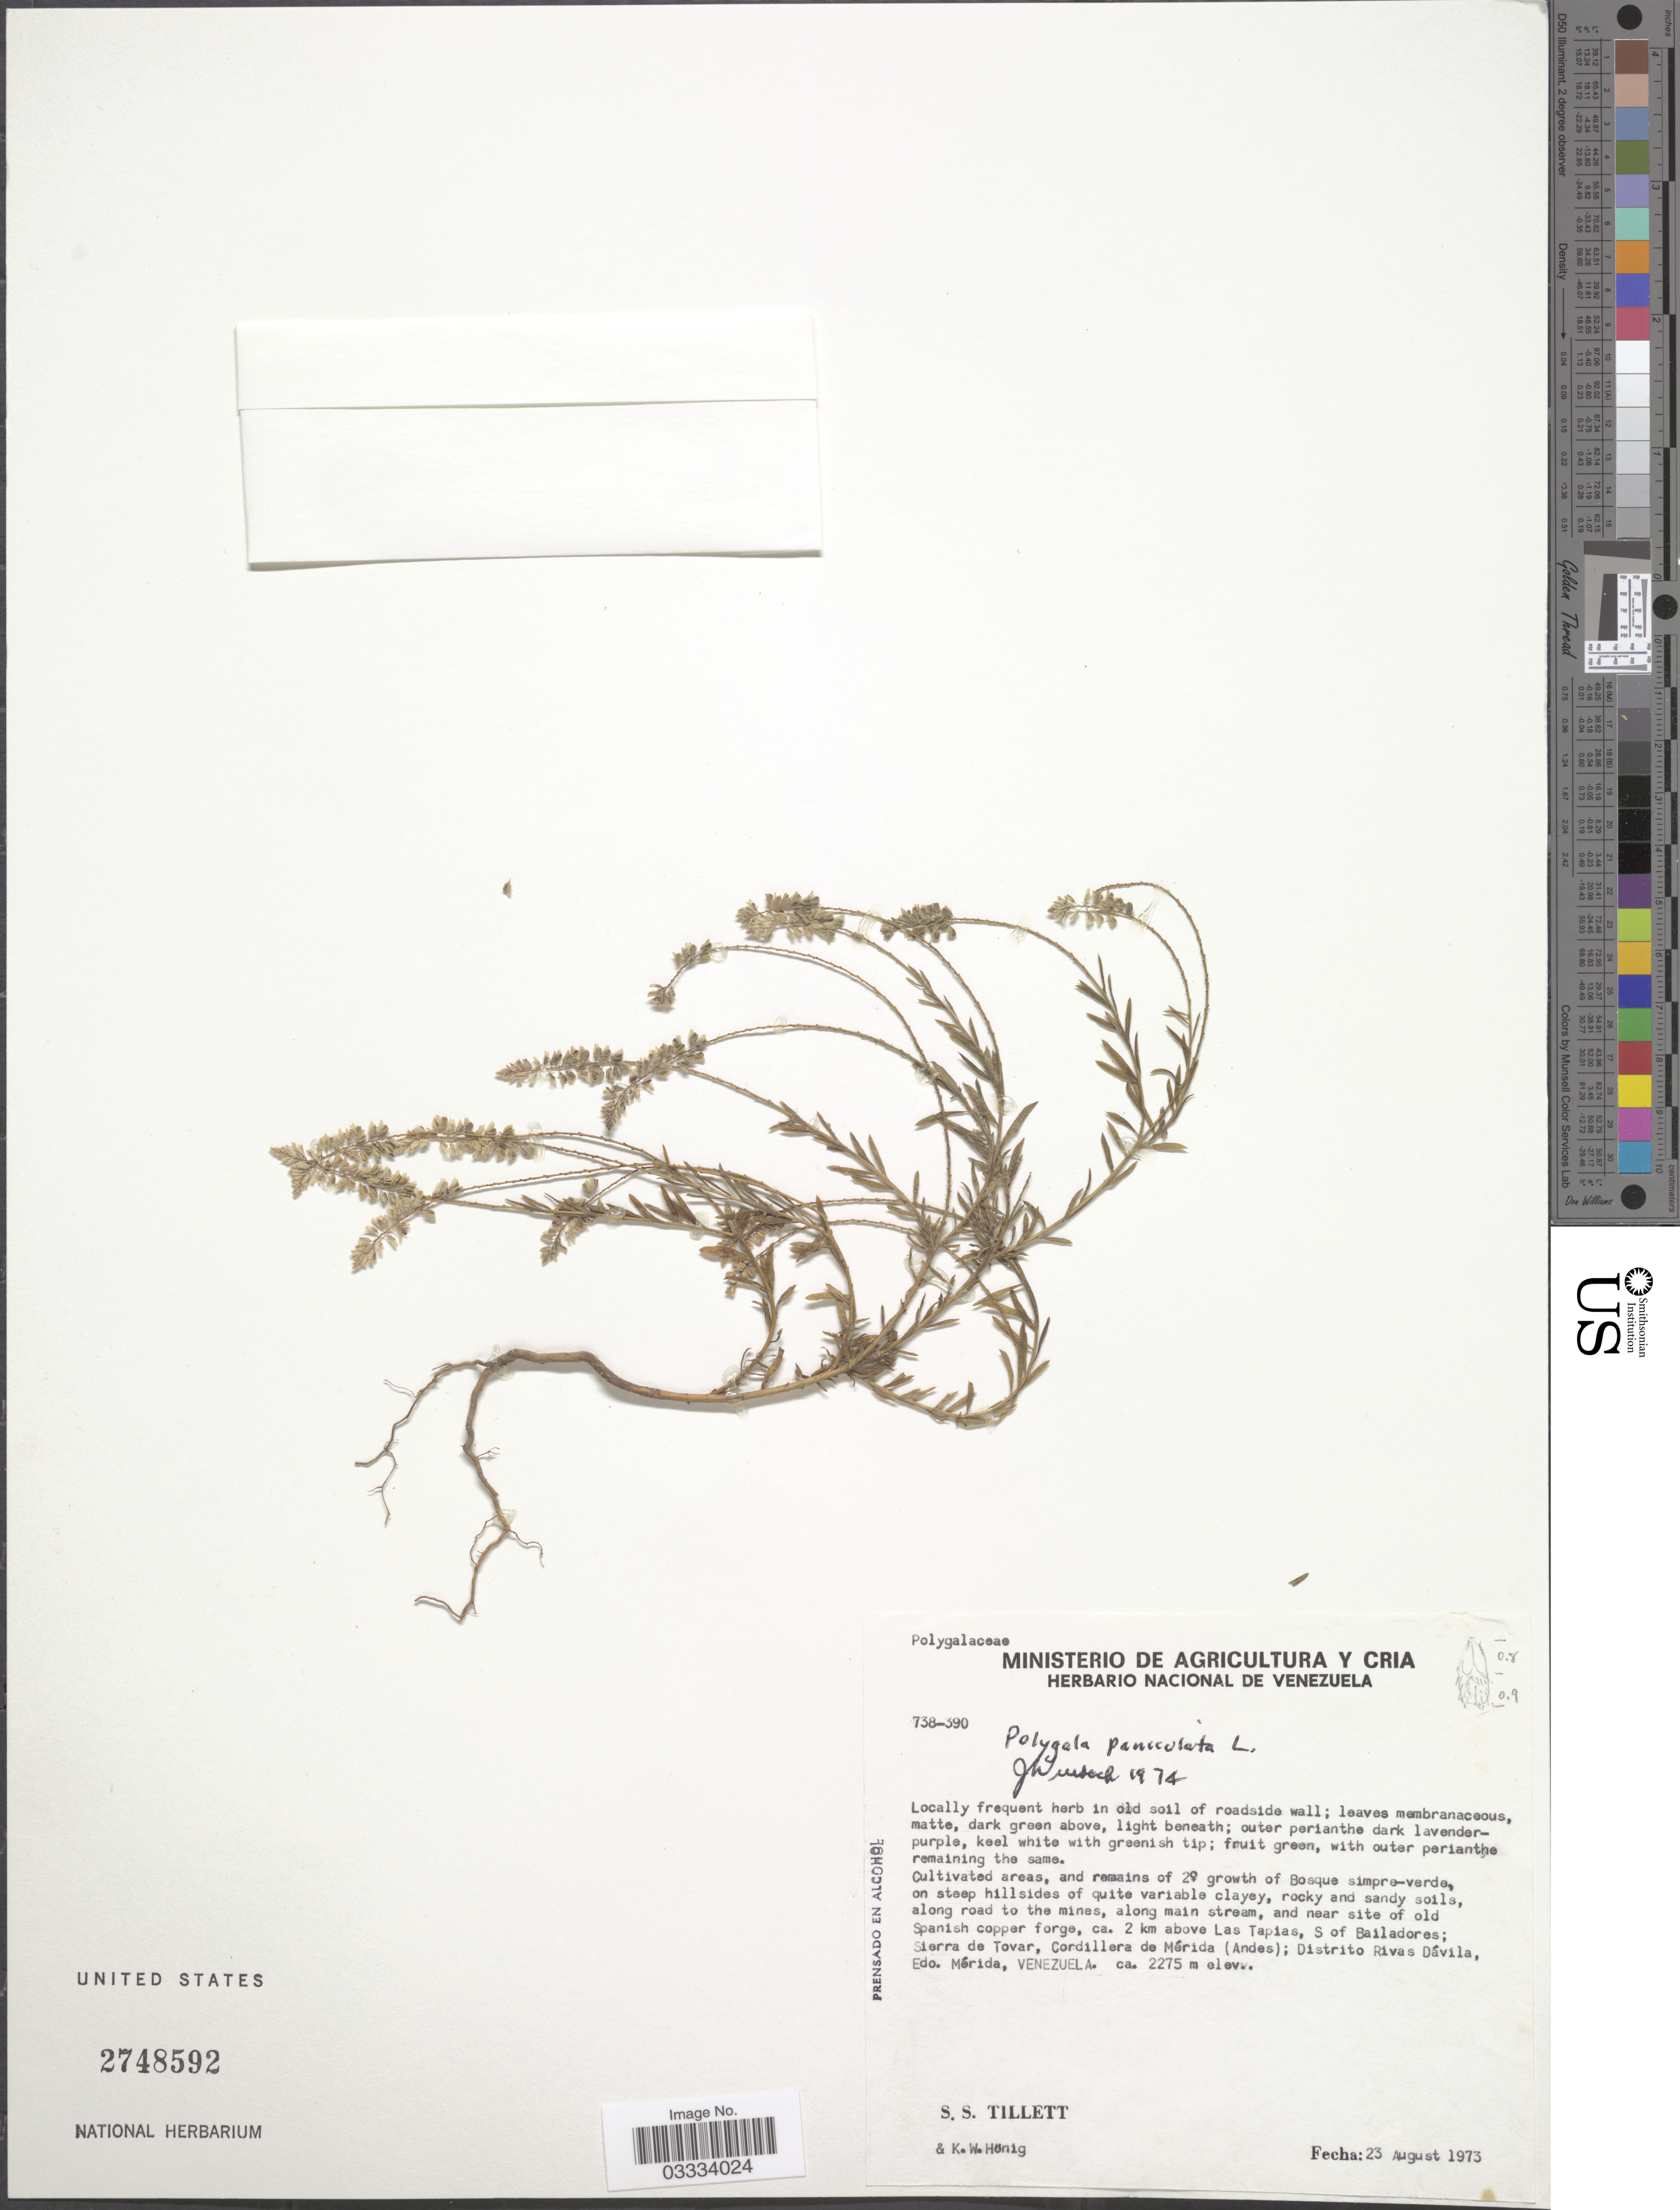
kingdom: Plantae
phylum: Tracheophyta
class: Magnoliopsida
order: Fabales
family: Polygalaceae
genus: Polygala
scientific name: Polygala paniculata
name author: L.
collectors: S. S. Tillett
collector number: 738-390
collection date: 1973-08-23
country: Venezuela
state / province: Mérida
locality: Near site of old Spanish copper forge, ca. 2 km above Las Tapias, S of Bailadores; Sierra de Tovar, Cordillera de Mérida (Andes); Distrito Rivas Dávila.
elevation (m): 2275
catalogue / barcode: US 2748592